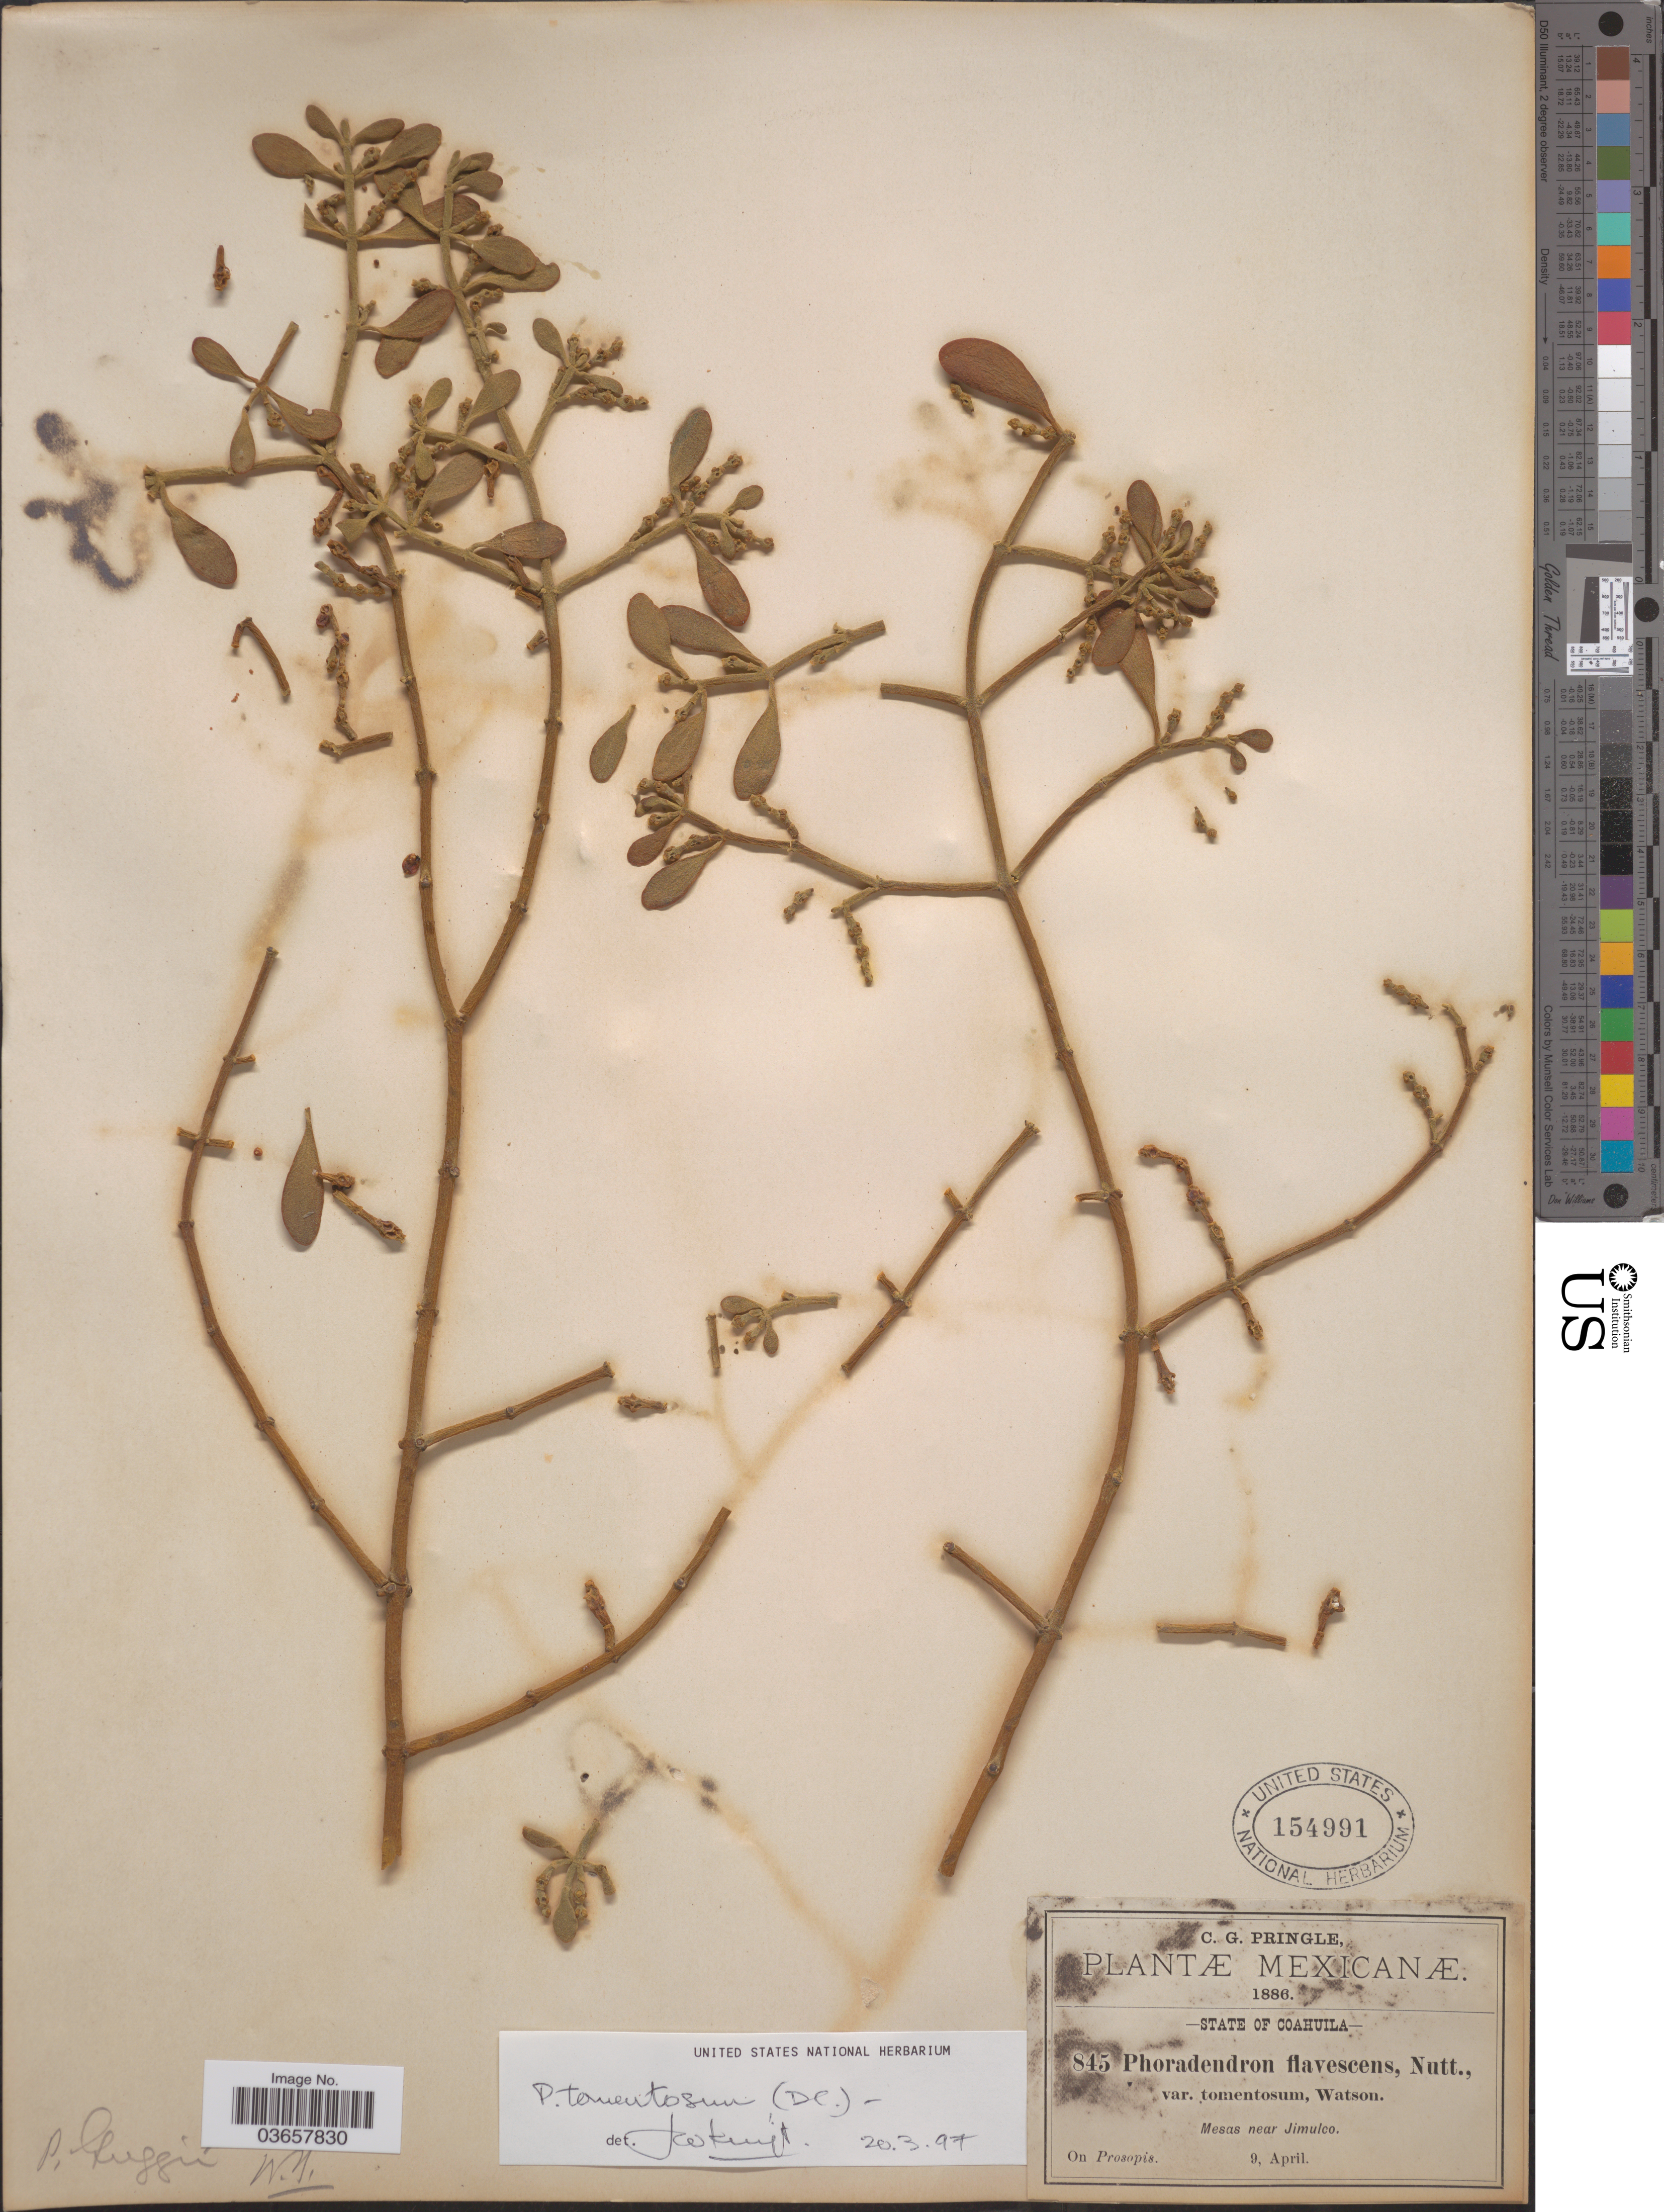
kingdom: Plantae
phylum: Tracheophyta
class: Magnoliopsida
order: Santalales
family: Viscaceae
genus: Phoradendron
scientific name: Phoradendron tomentosum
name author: DC.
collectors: C. G. Pringle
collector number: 845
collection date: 1886-04-09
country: Mexico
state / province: Coahuila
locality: Mesas near Jimulco.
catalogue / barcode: US 154991